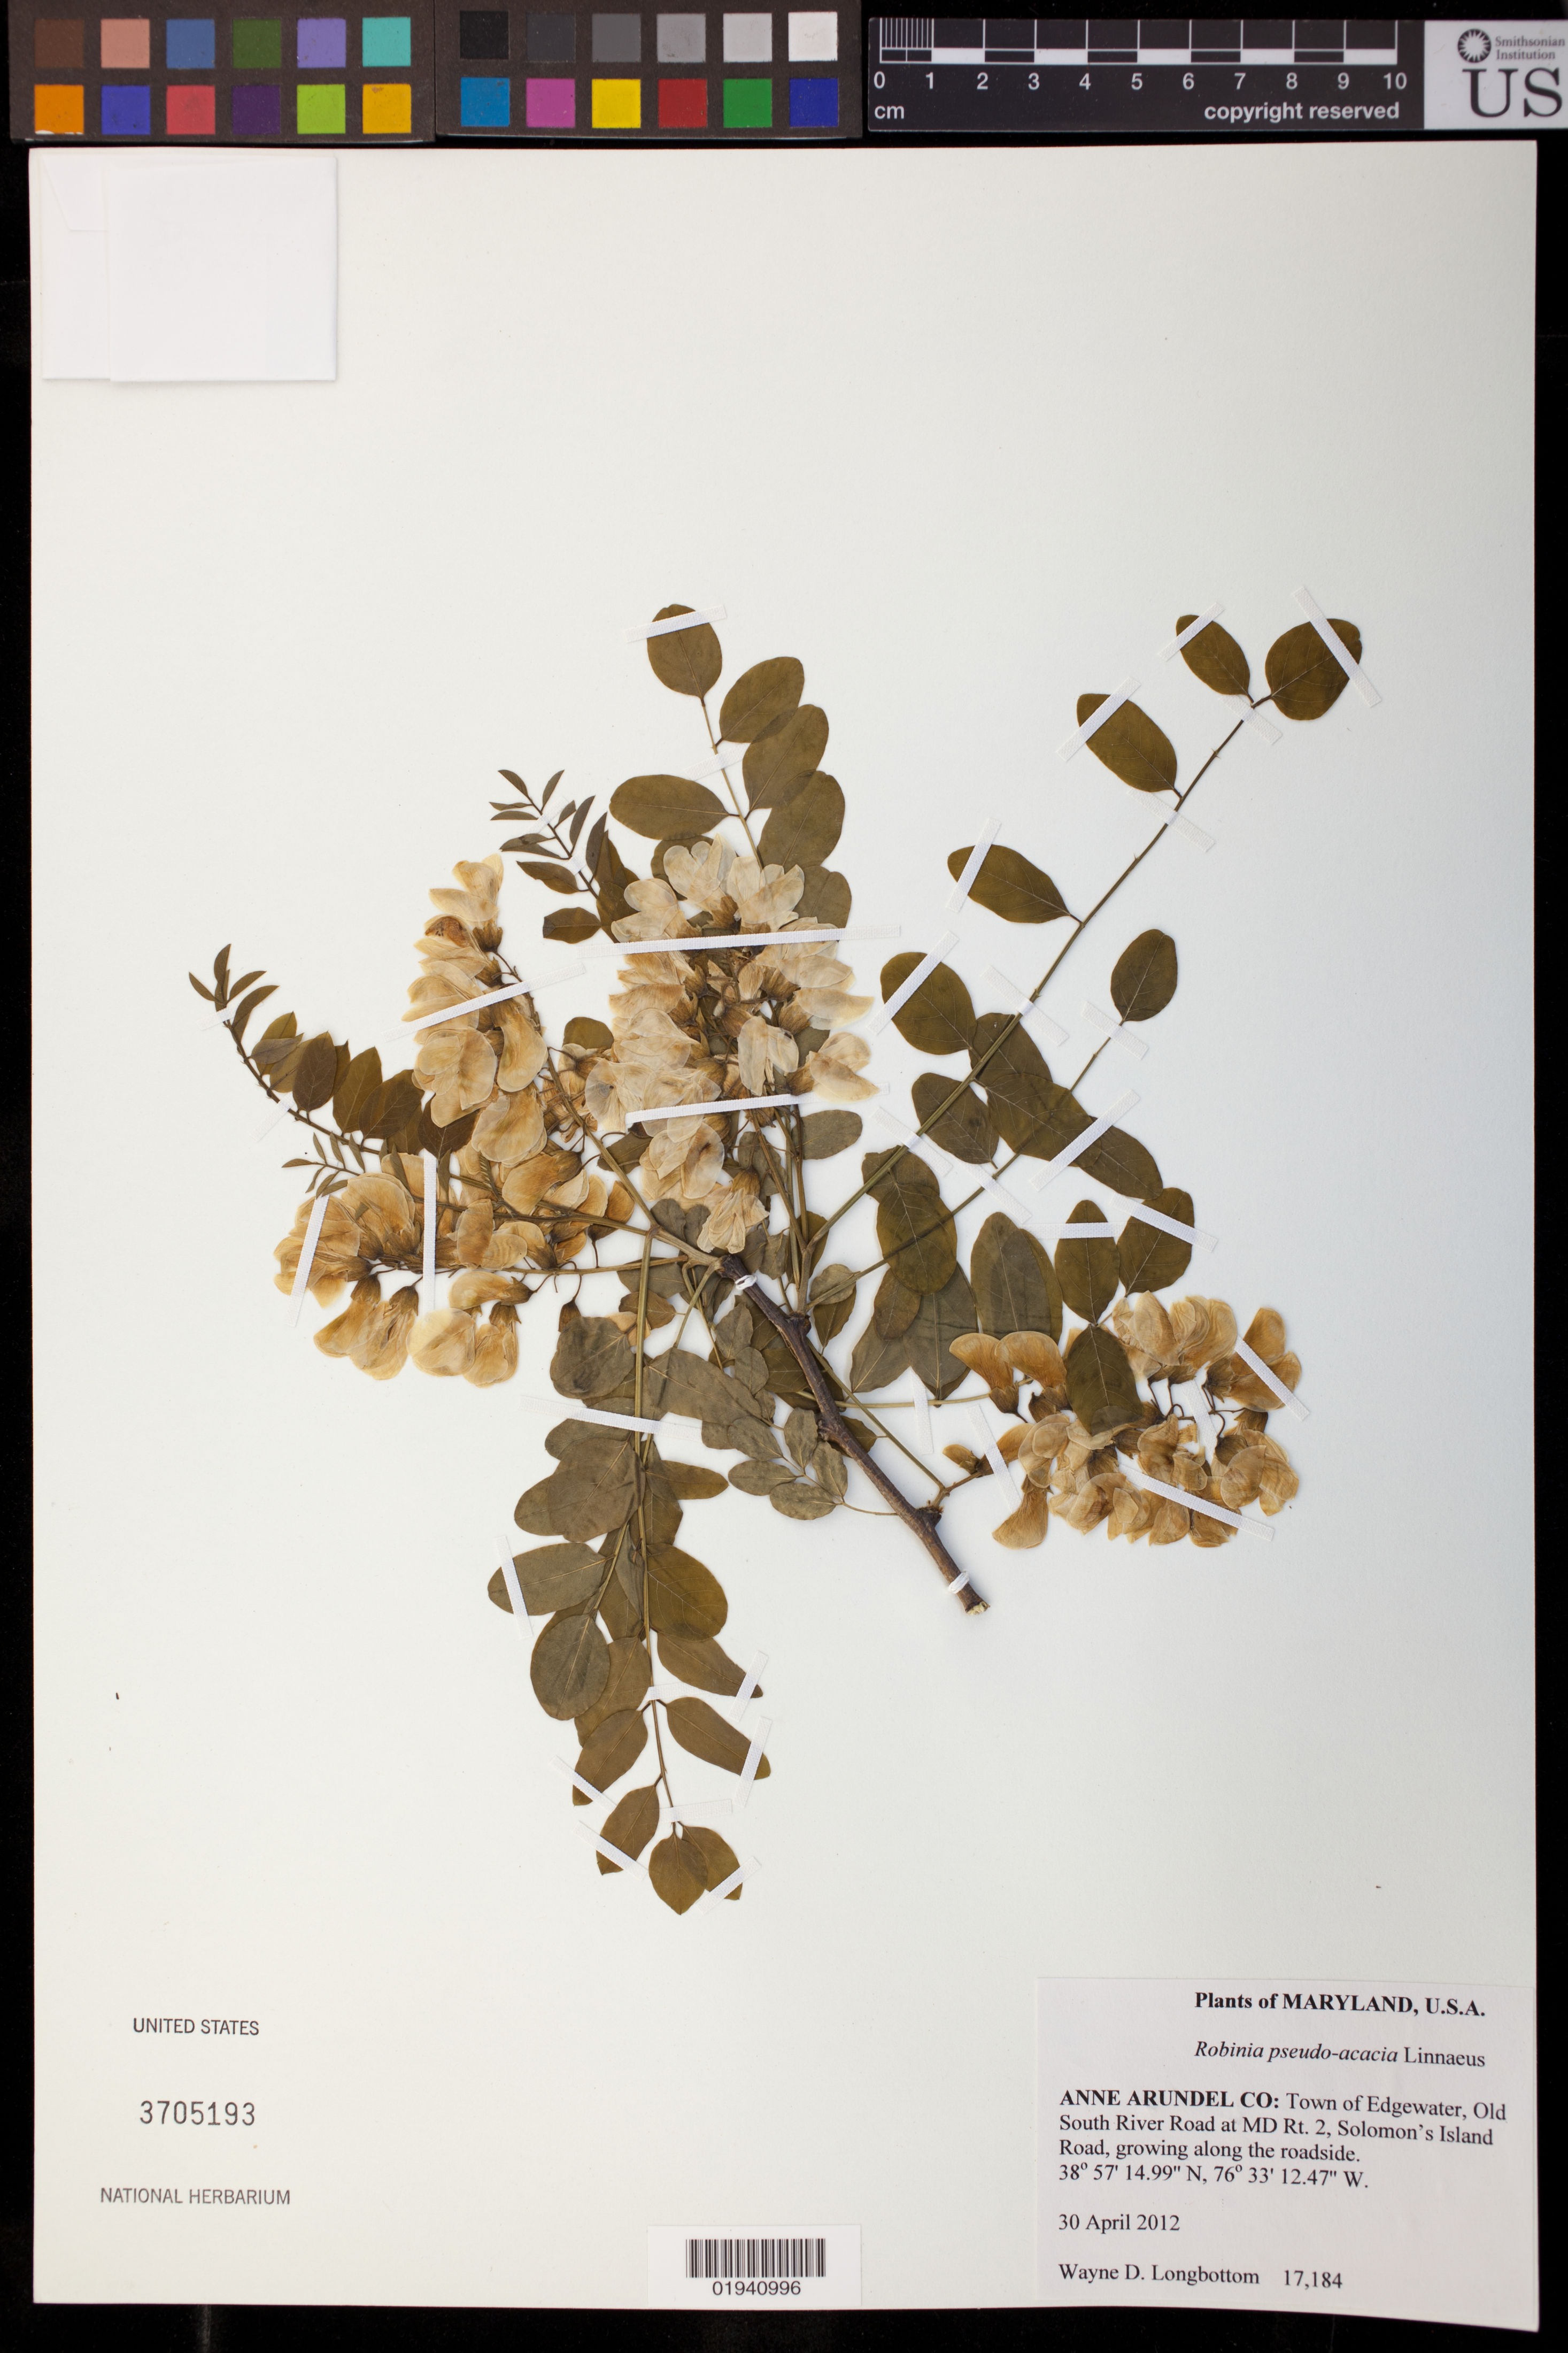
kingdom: Plantae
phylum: Tracheophyta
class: Magnoliopsida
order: Fabales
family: Fabaceae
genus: Robinia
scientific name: Robinia pseudoacacia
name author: L.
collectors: W. D. Longbottom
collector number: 17184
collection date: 2012-04-30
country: United States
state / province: Maryland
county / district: Anne Arundel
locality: Town of Edgewater, Old South River Road at MD Rt. 2, Solomon's Island Road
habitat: growing along the roadside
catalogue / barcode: US 3705193